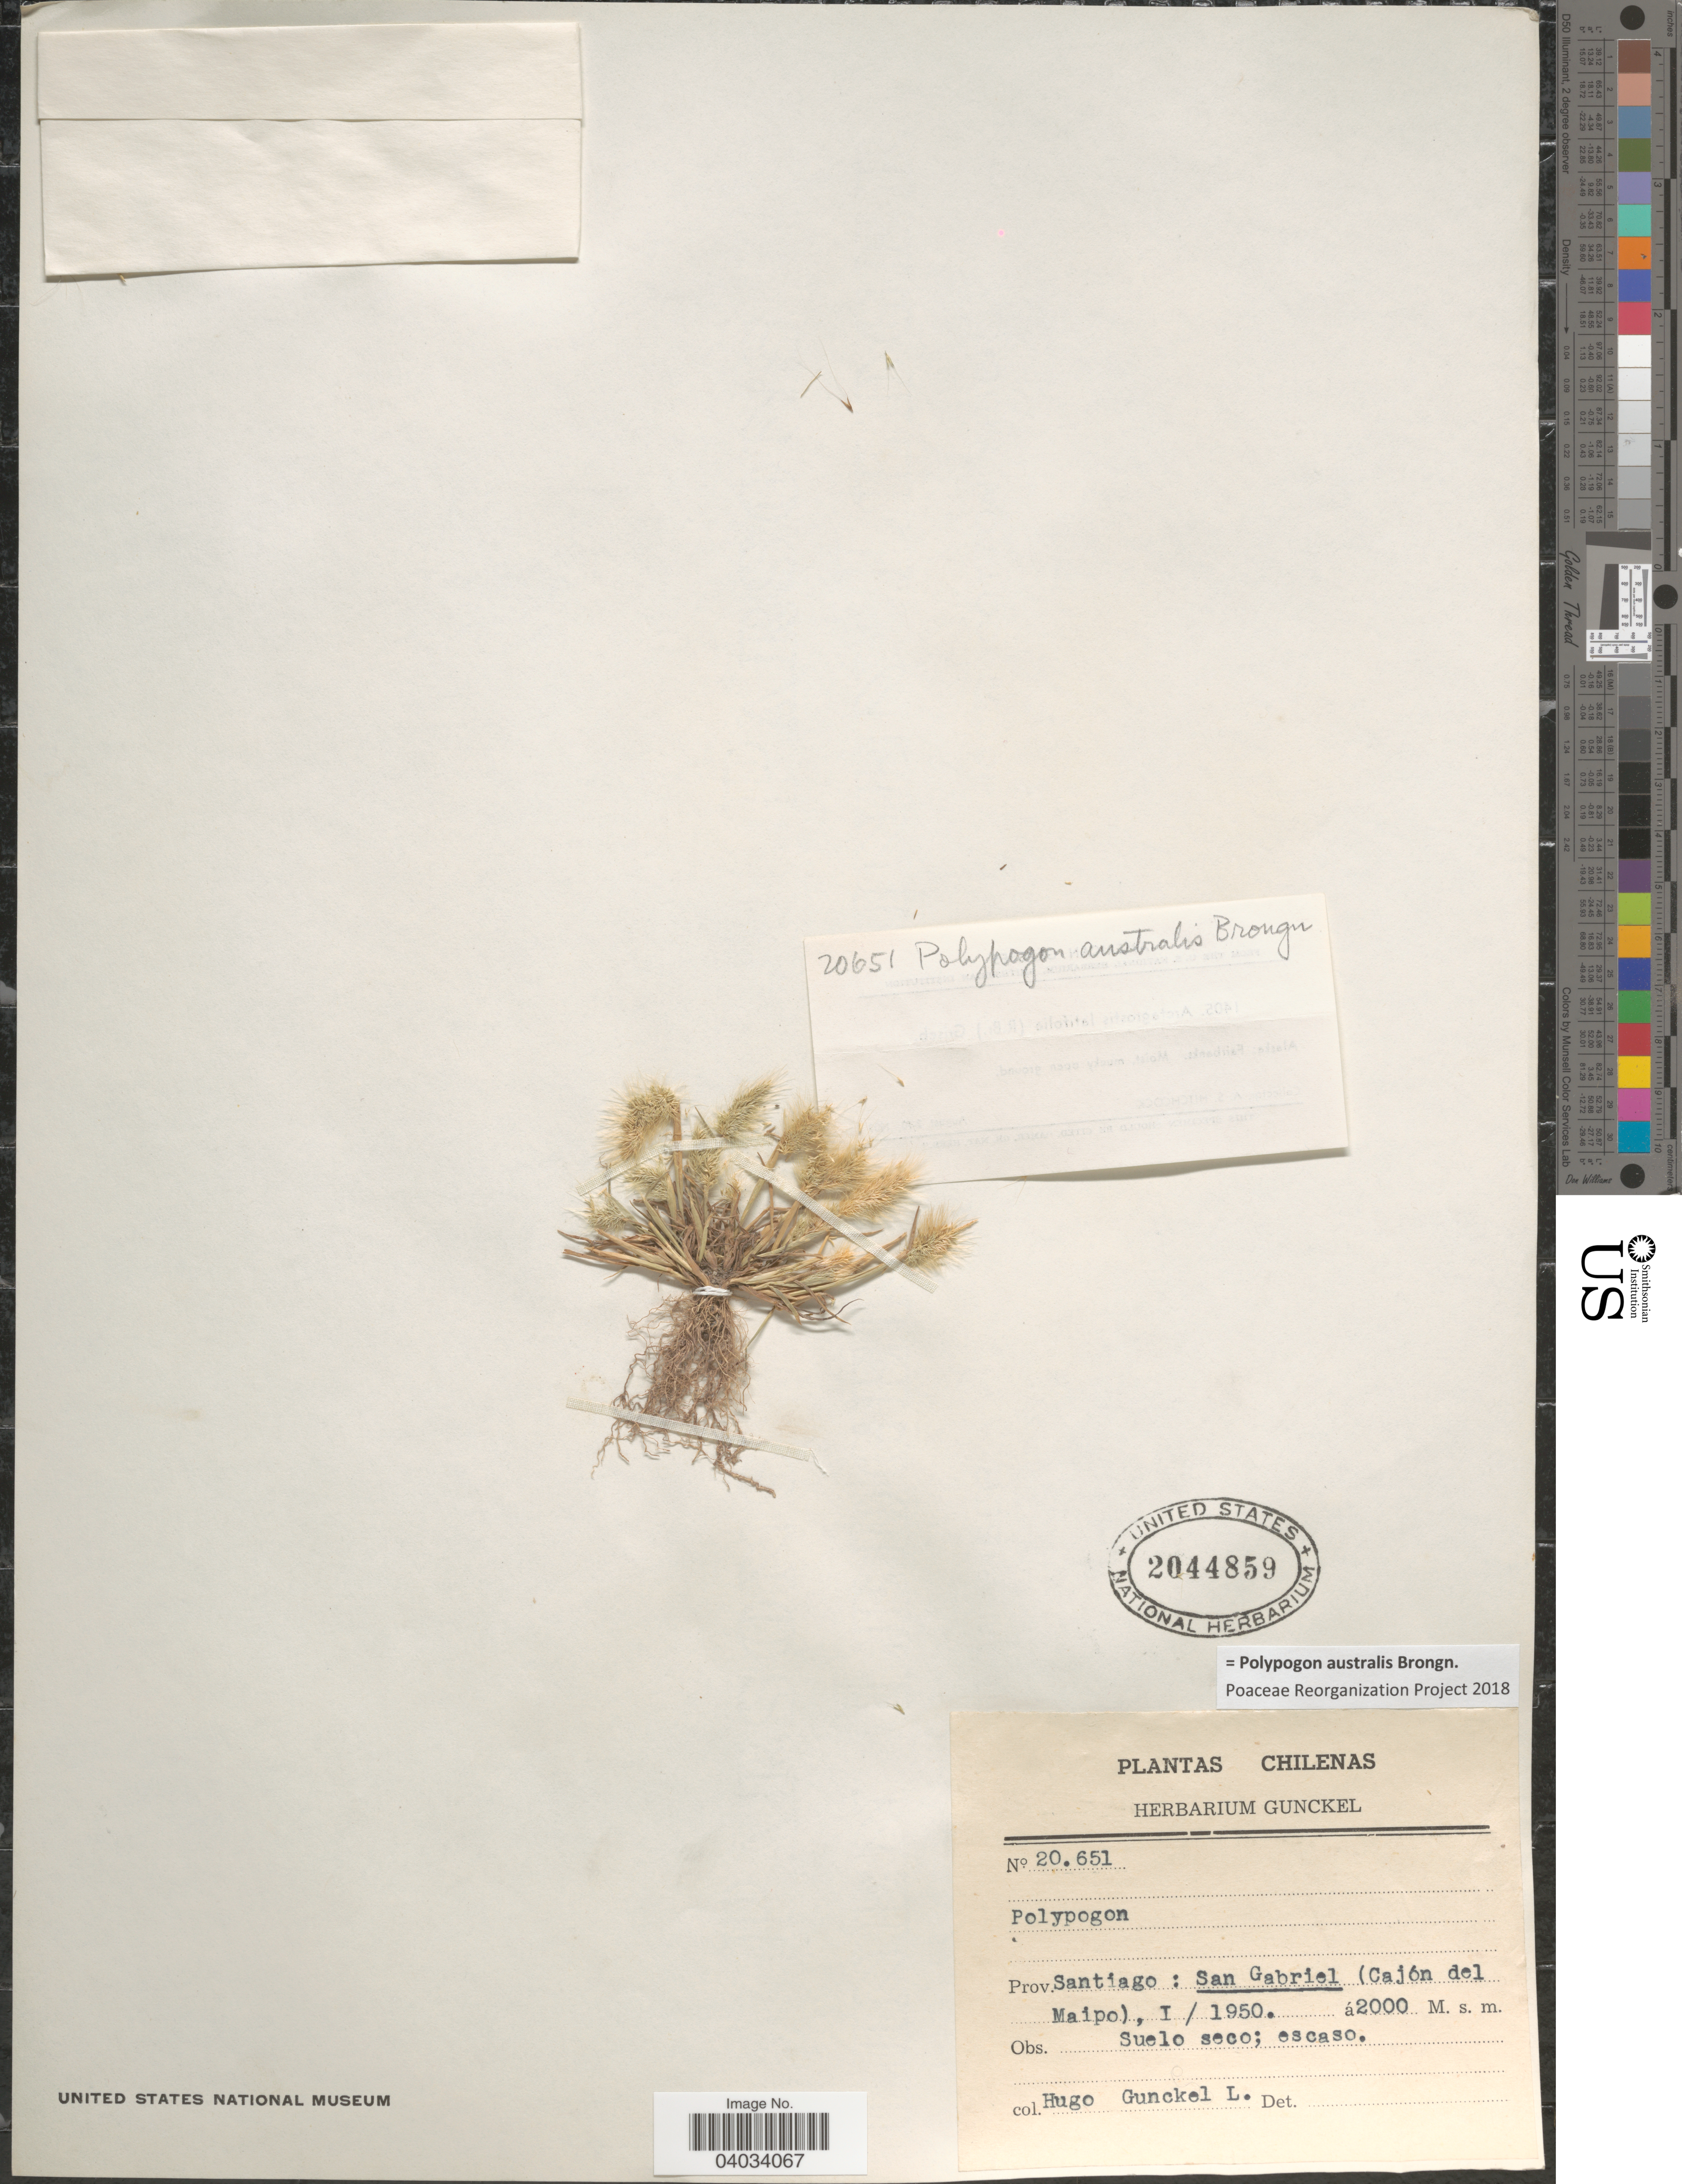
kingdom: Plantae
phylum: Tracheophyta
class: Liliopsida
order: Poales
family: Poaceae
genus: Polypogon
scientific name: Polypogon australis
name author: Brongn.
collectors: H. Gunckel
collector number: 20651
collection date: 1950-01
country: Chile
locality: Prov. Santiago: San Gabriel (Cajón del Maipo).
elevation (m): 2000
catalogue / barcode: US 2044859